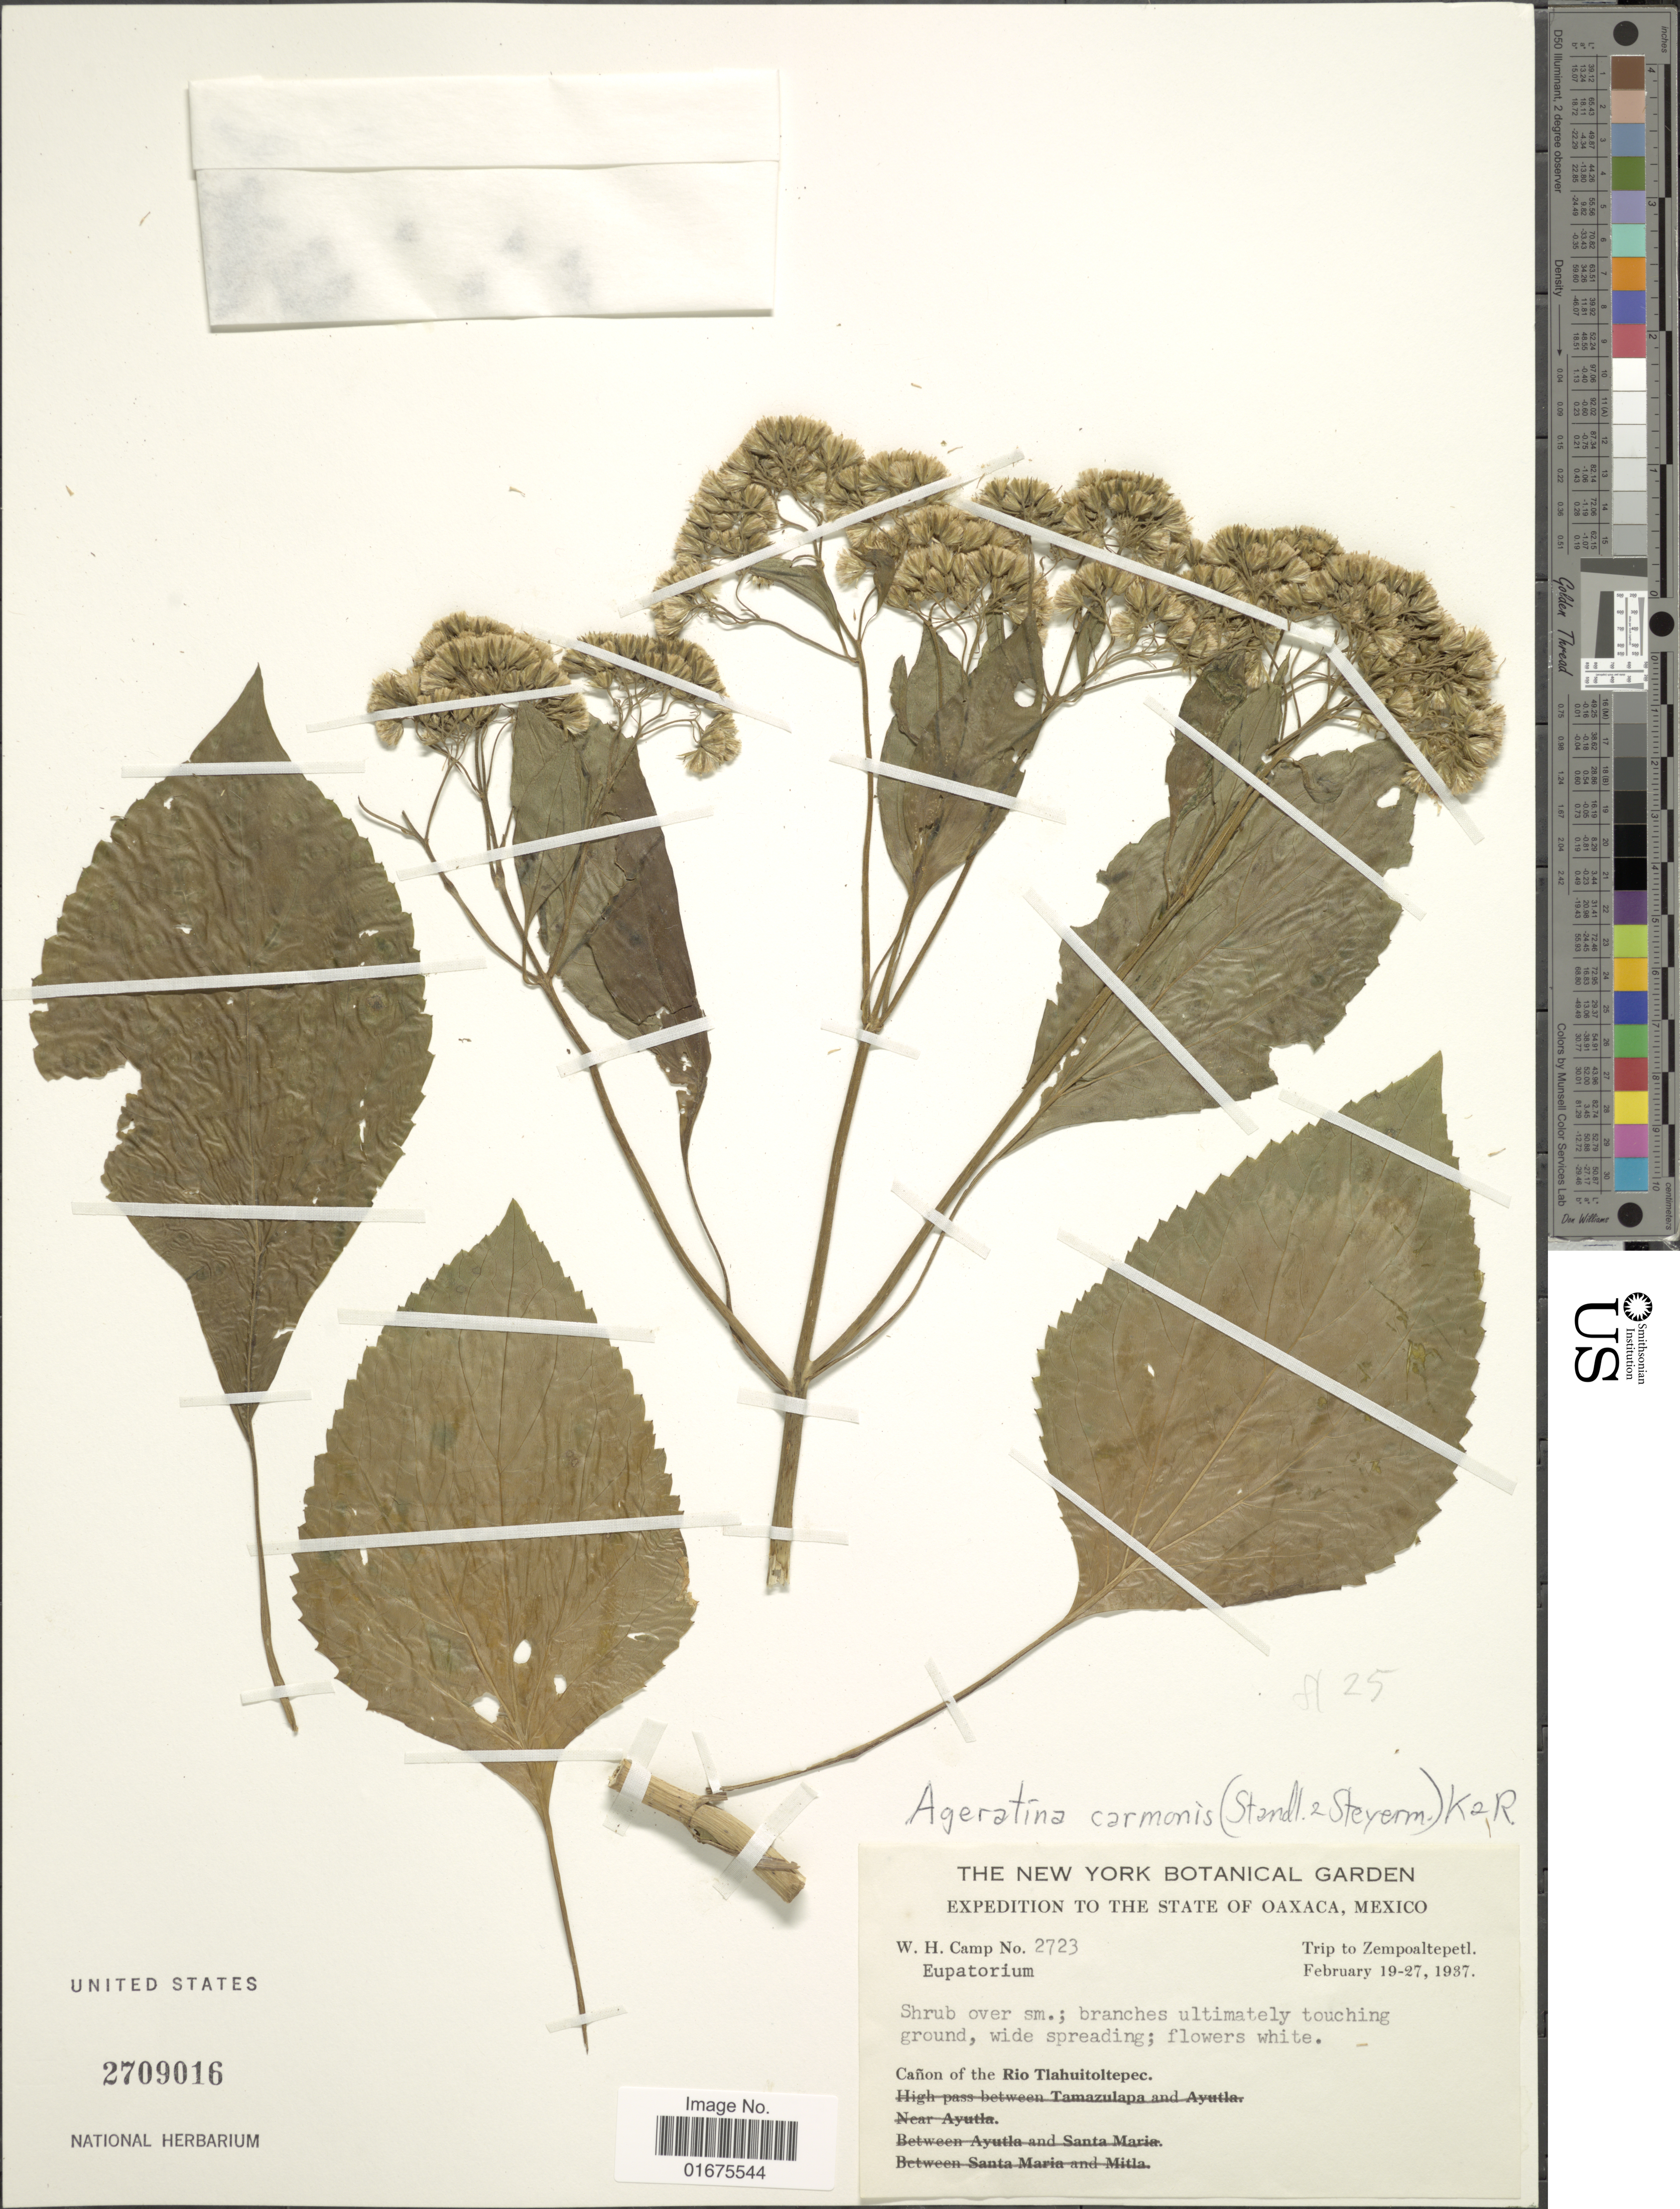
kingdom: Plantae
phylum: Tracheophyta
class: Magnoliopsida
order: Asterales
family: Asteraceae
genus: Ageratina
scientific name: Ageratina carmonis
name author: (Standl. & Steyerm.) R.M. King & H. Rob.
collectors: W. H. Camp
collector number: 2723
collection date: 1937-02-19/1937-02-27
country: Mexico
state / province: Oaxaca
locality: Canon of the Rio Tiahuitoltepec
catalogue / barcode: US 2709016